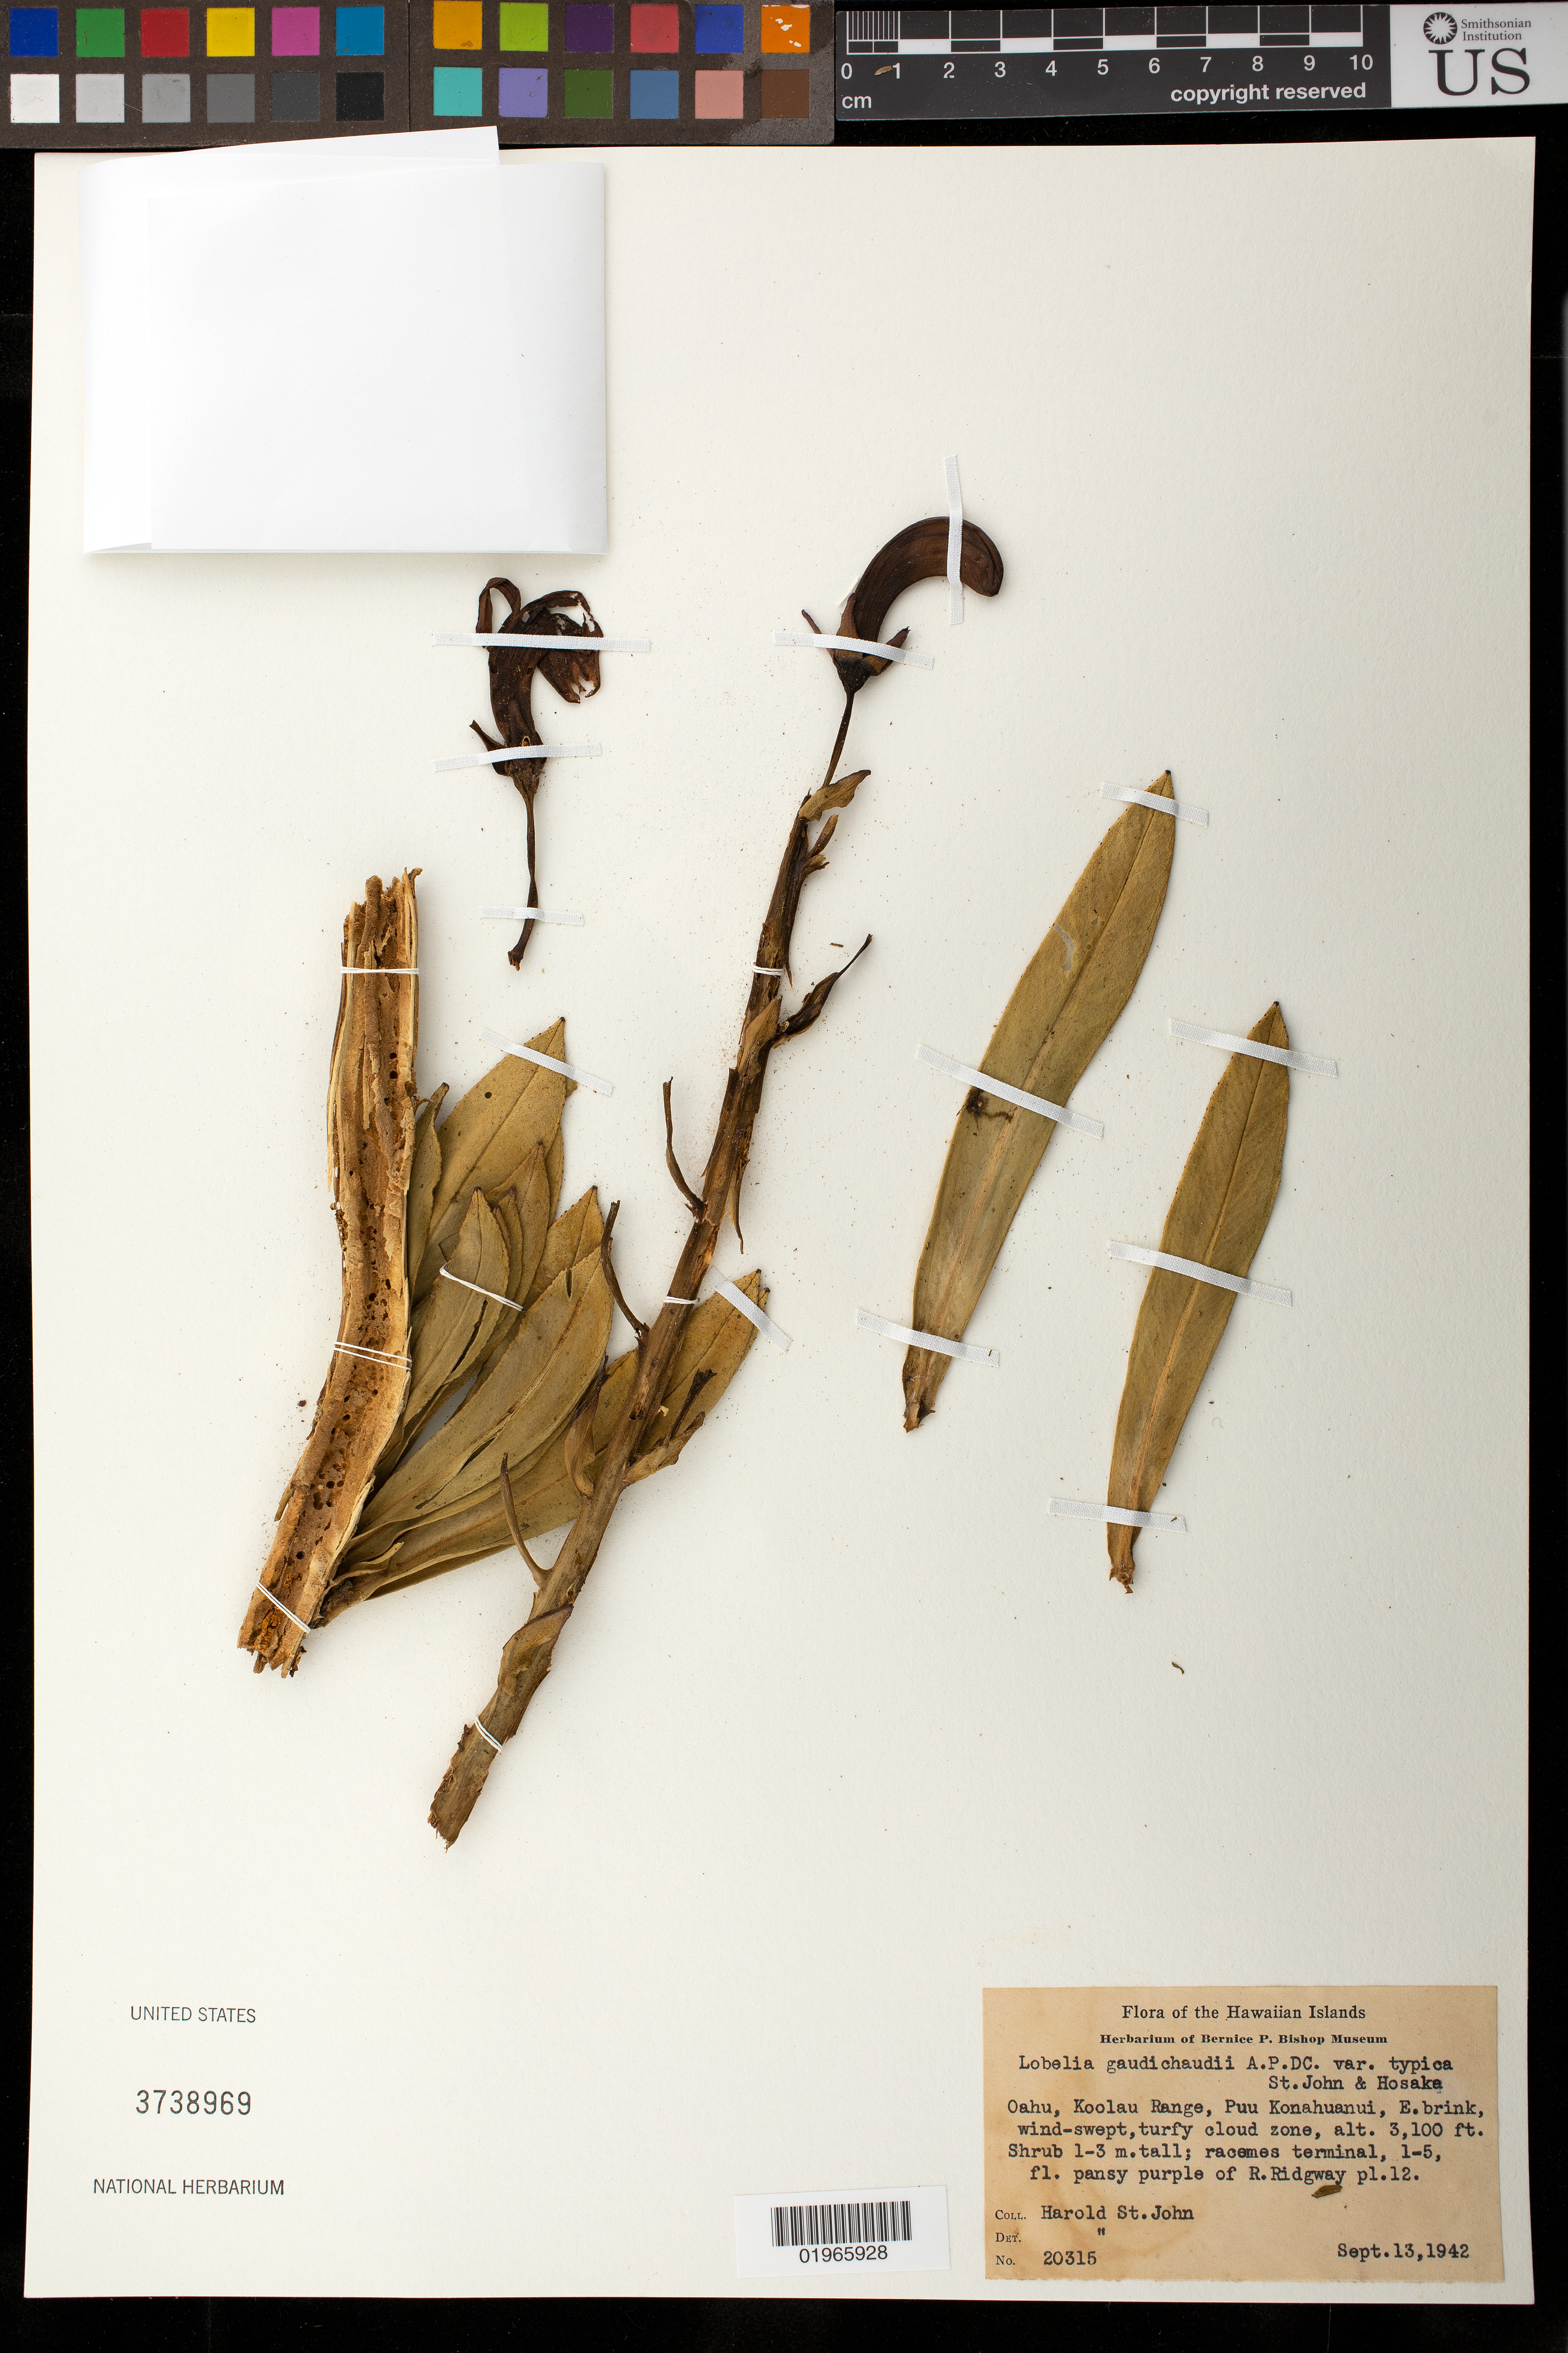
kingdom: Plantae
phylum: Tracheophyta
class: Magnoliopsida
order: Asterales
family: Campanulaceae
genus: Lobelia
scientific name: Lobelia gaudichaudii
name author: A. DC.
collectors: H. St. John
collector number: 20315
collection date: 1942-09-13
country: United States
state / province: Hawaii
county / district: Honolulu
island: Oahu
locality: Koolau Range, Puu Konahuanui, E. brink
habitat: Wind-swept, turfy cloud zone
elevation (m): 945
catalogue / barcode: US 3738969